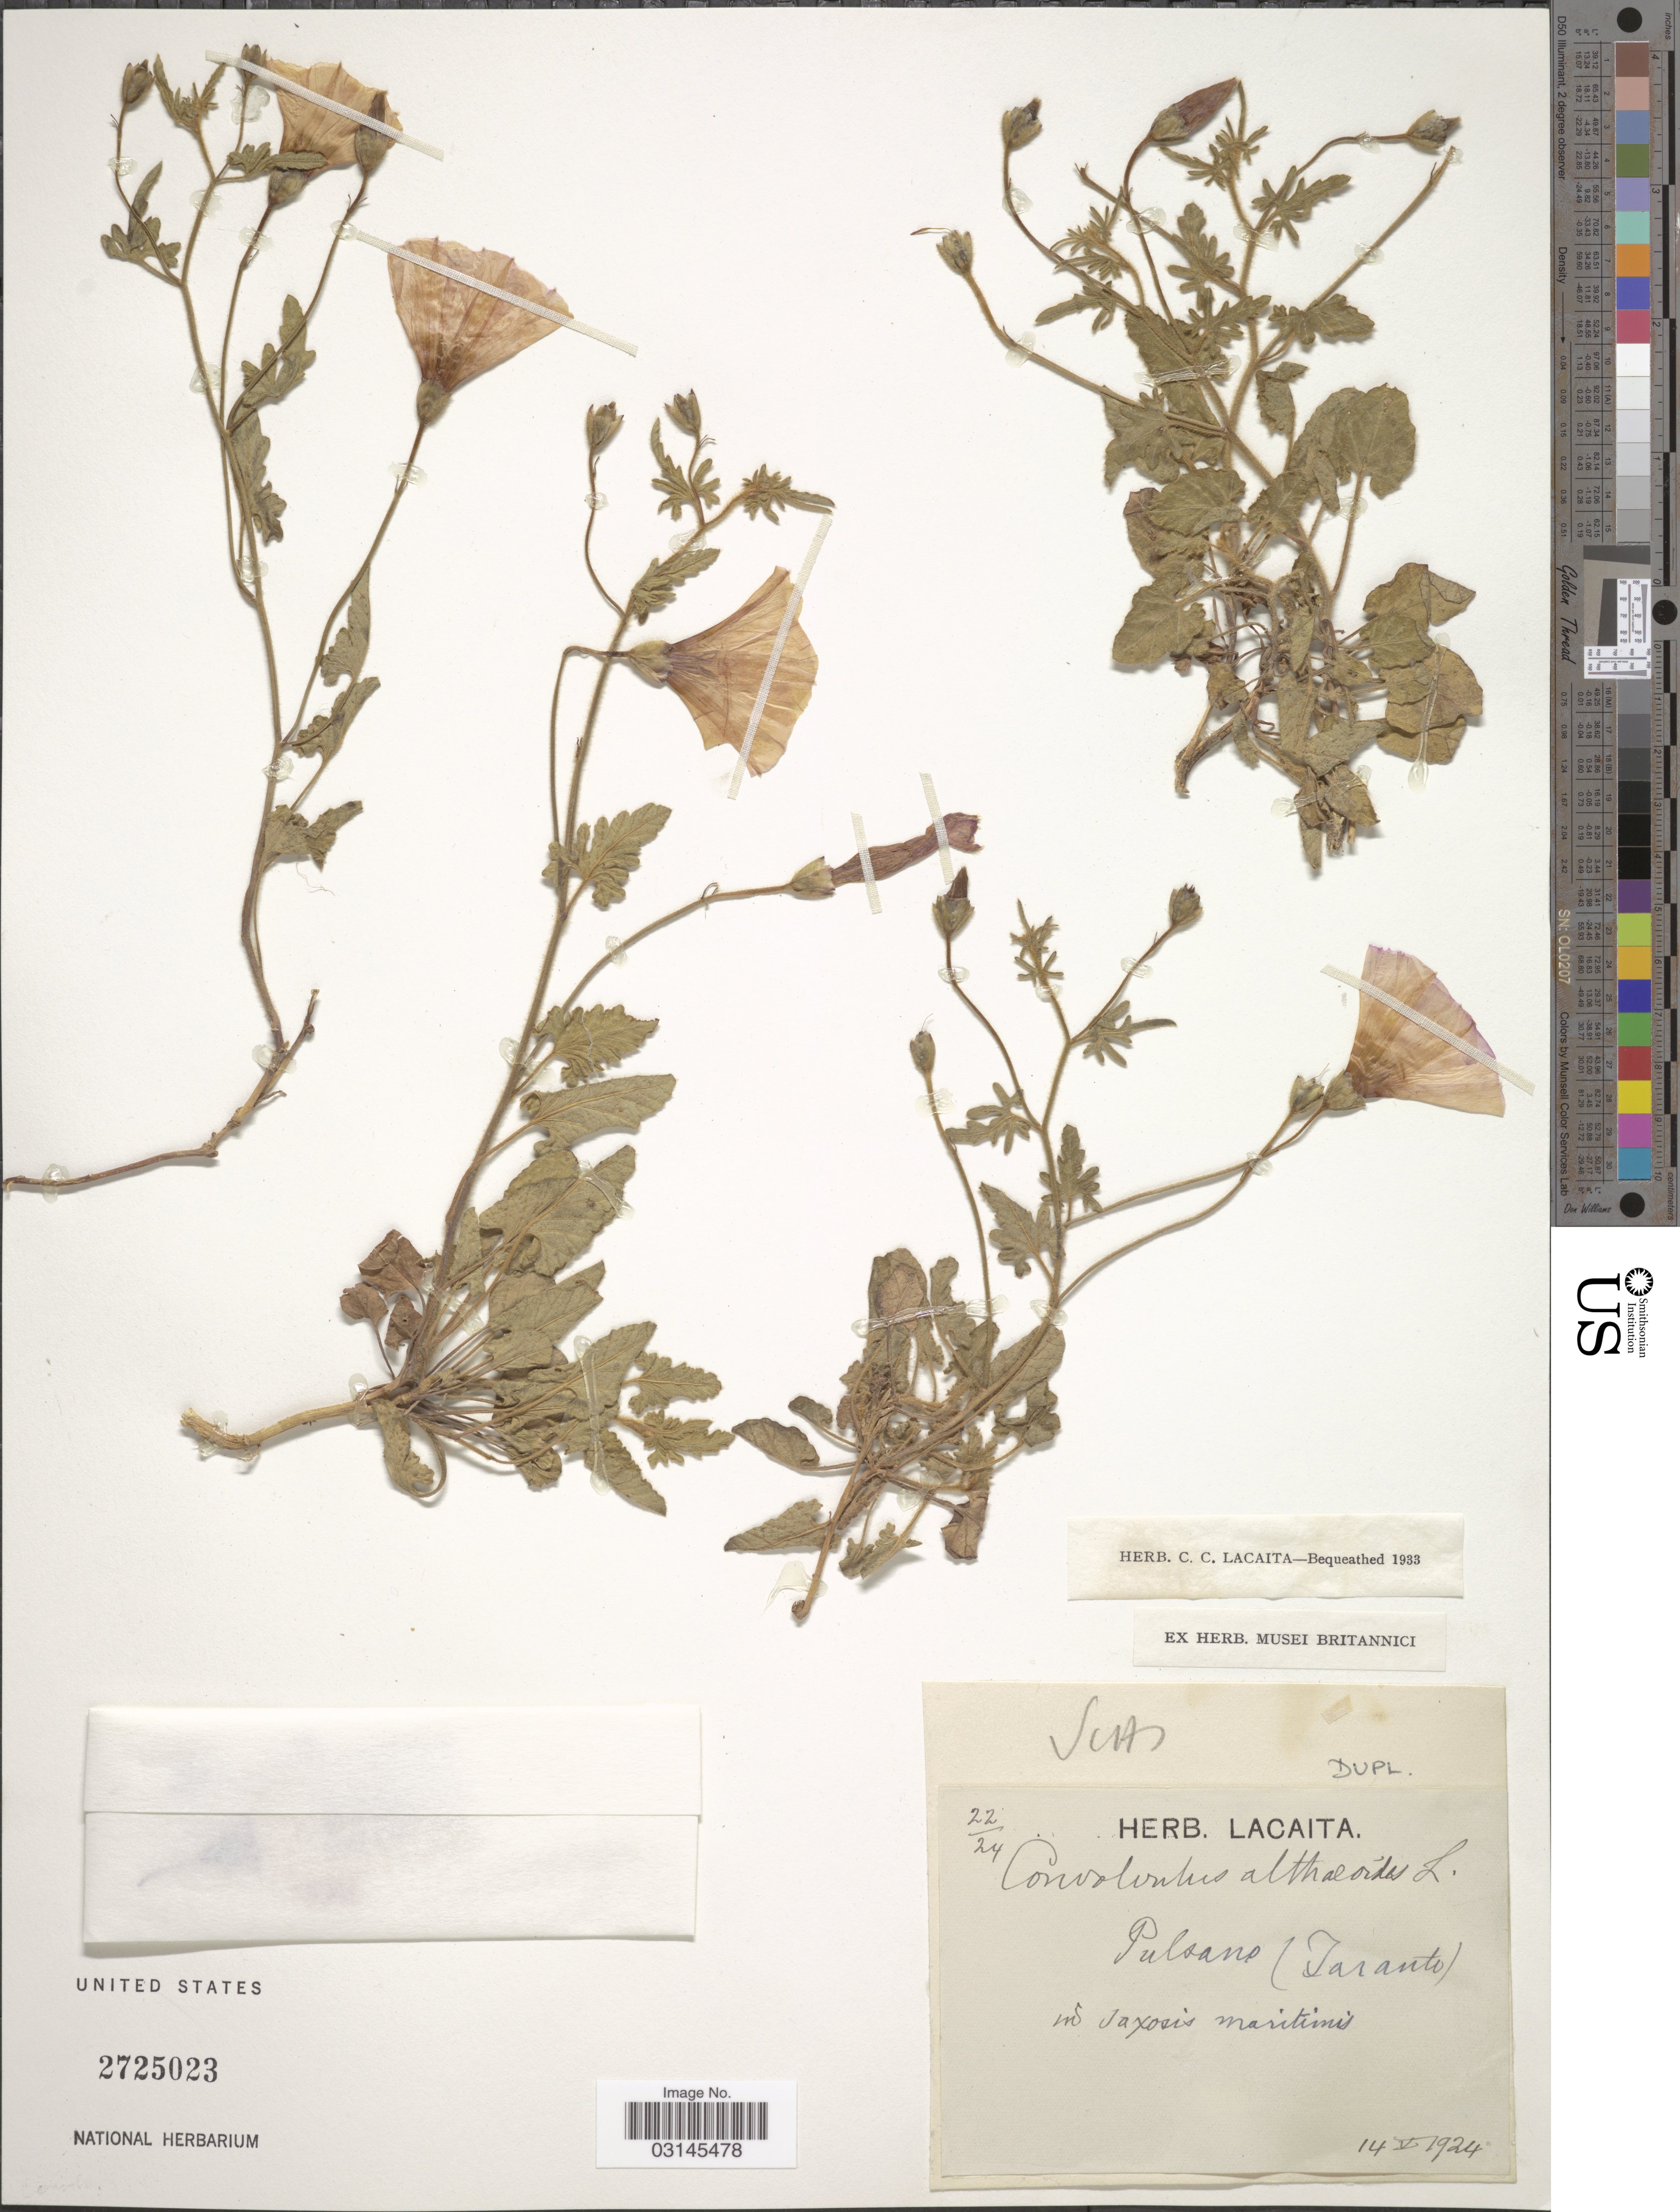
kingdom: Plantae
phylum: Tracheophyta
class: Magnoliopsida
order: Solanales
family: Convolvulaceae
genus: Convolvulus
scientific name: Convolvulus althaeoides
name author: L.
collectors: ex herb. Lacaita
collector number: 22/24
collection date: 1924-05-14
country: Italy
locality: Pulsano (Taranto).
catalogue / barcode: US 2725023